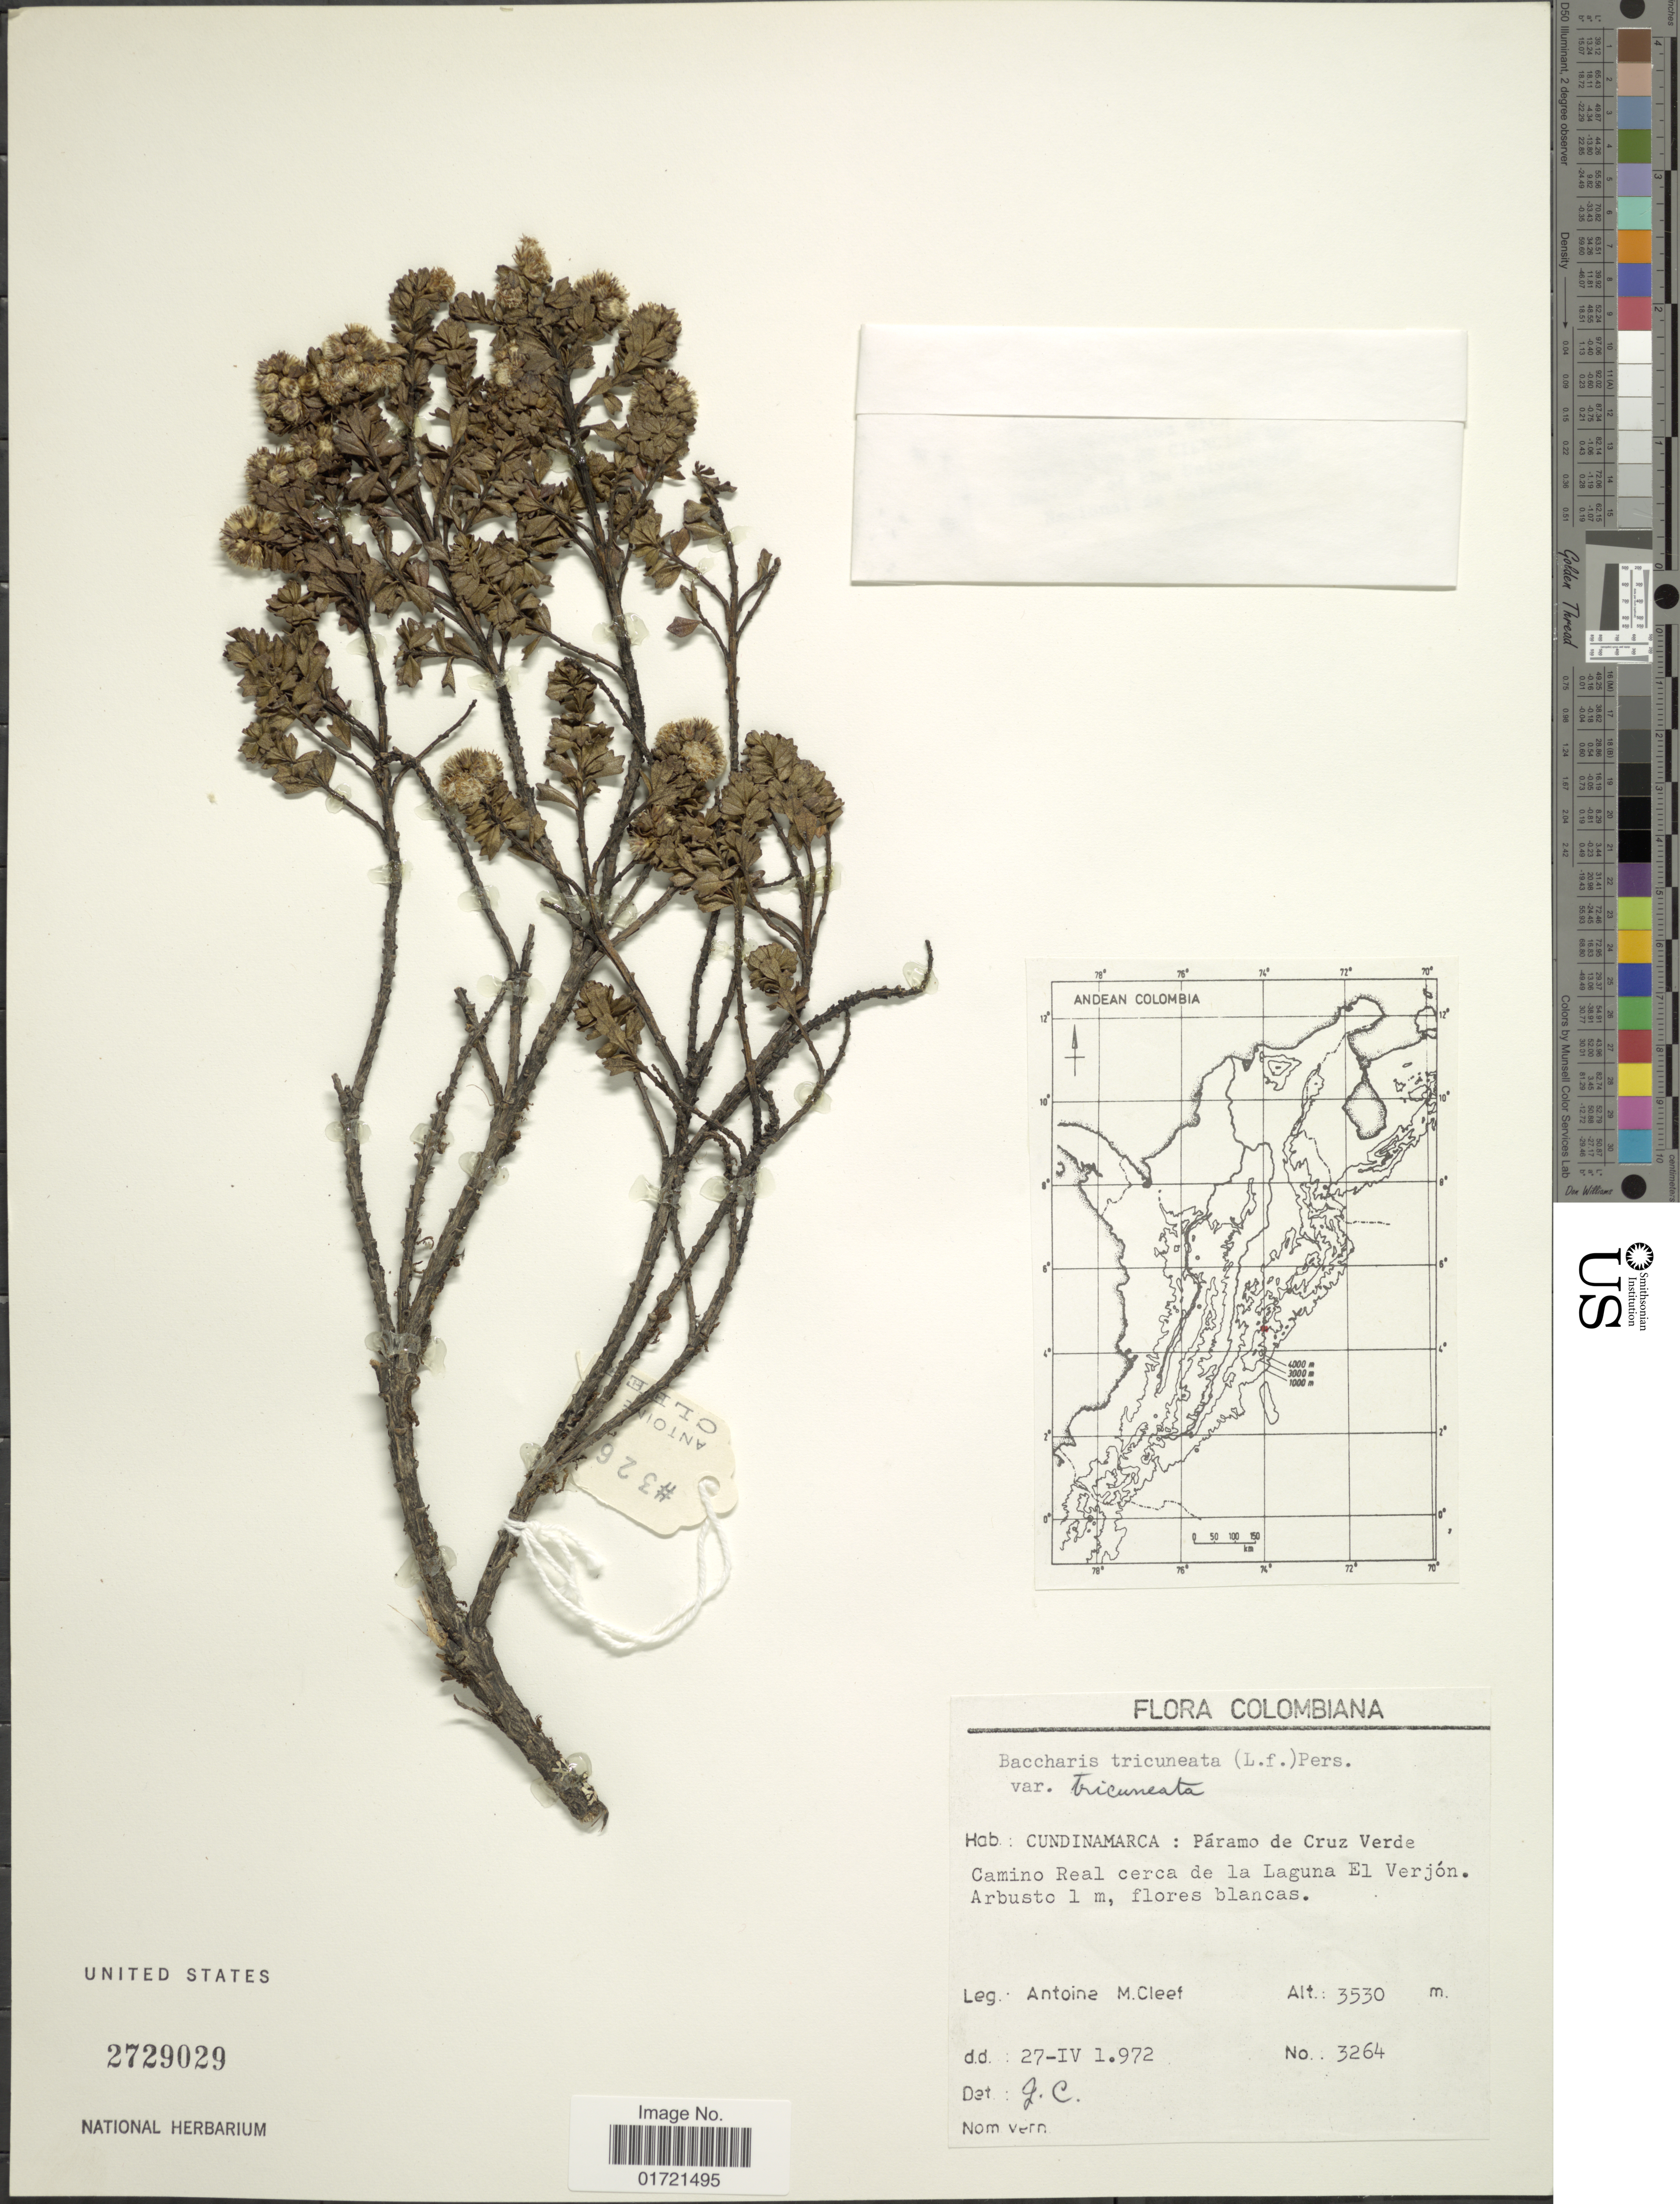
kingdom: Plantae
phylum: Tracheophyta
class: Magnoliopsida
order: Asterales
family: Asteraceae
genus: Baccharis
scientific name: Baccharis tricuneata f. tricuneata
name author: (L. f.) Pers.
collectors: A. M. Cleef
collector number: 3264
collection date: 1972-04-27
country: Colombia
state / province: Cundinamarca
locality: Paramo de Cruz Verde, Camino Real cerca de la Laguna El Verjon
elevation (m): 3530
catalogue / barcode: US 2729029